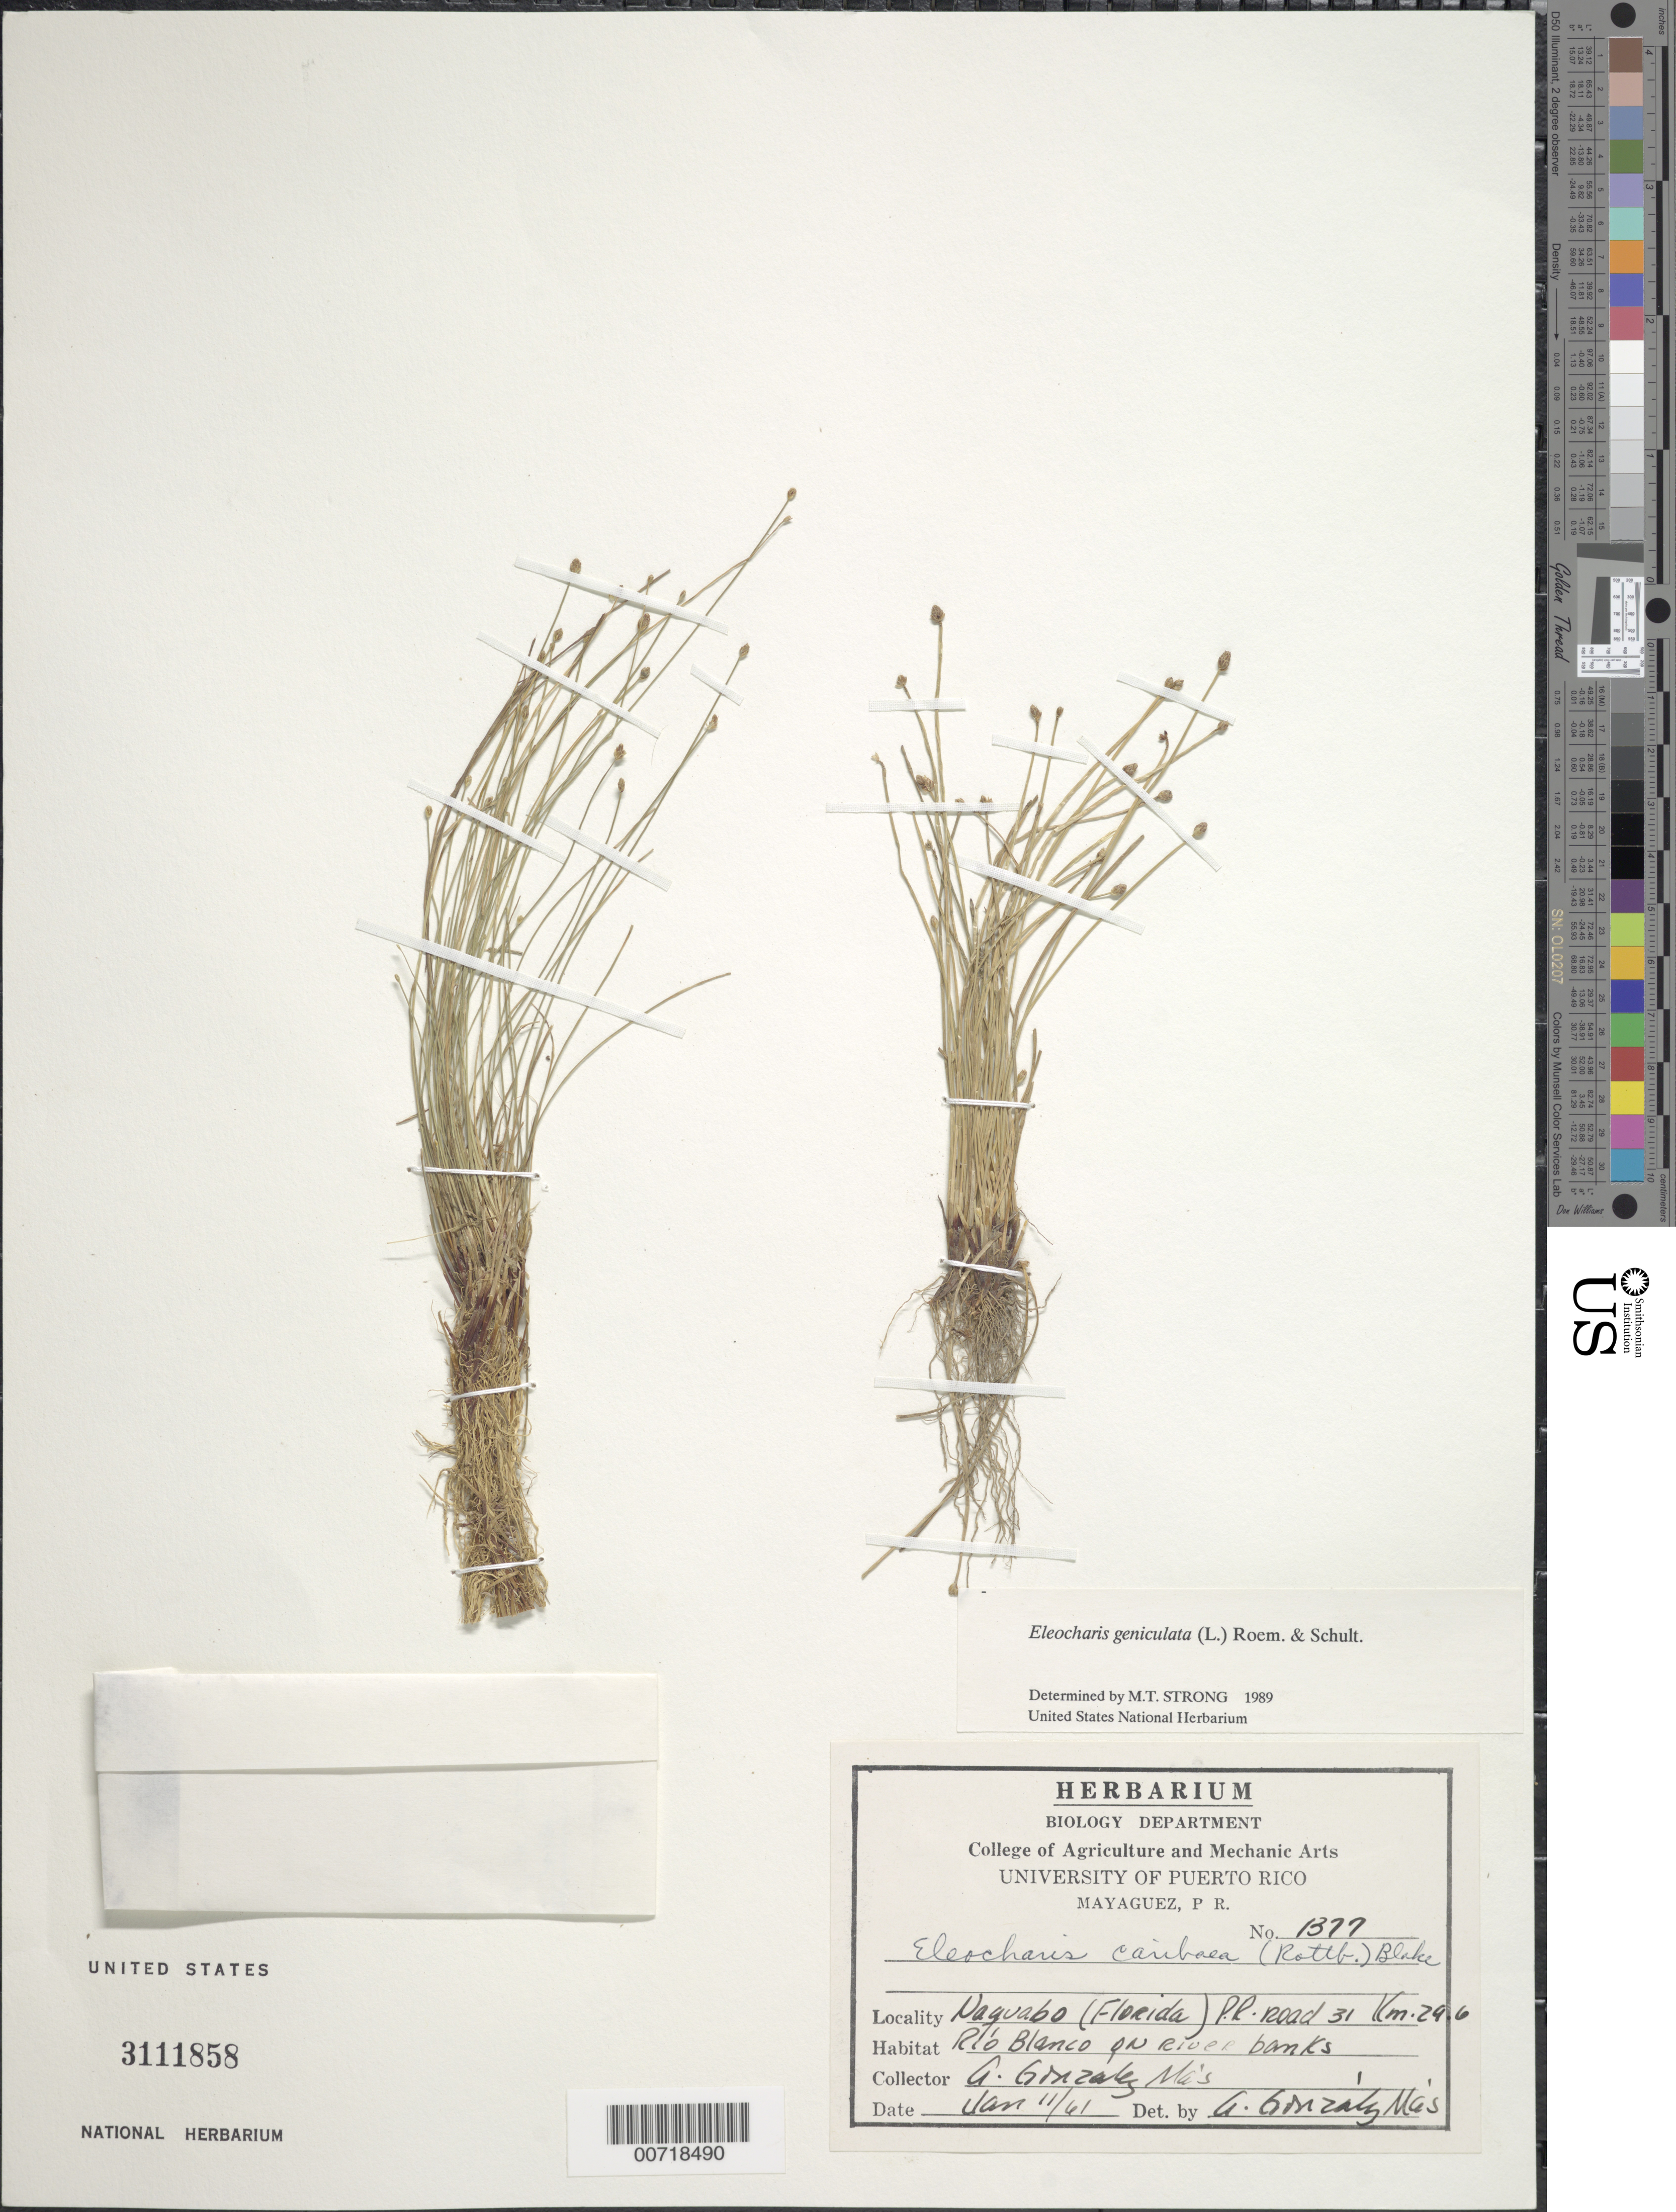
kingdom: Plantae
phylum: Tracheophyta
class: Liliopsida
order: Poales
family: Cyperaceae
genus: Eleocharis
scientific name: Eleocharis geniculata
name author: (L.) Roem. & Schult.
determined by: Strong, M. T., (US), Smithsonian Institution - National Museum of Natural History (UNITED STATES)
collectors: A. González Más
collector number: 1377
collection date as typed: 11 Jan 1961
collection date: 1961-01-11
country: Puerto Rico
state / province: Naguabo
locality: Naguabo (Florida), P.R. Rd. 31, km 29.6, Rio Blanco.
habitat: On river banks.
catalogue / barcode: US 3111858